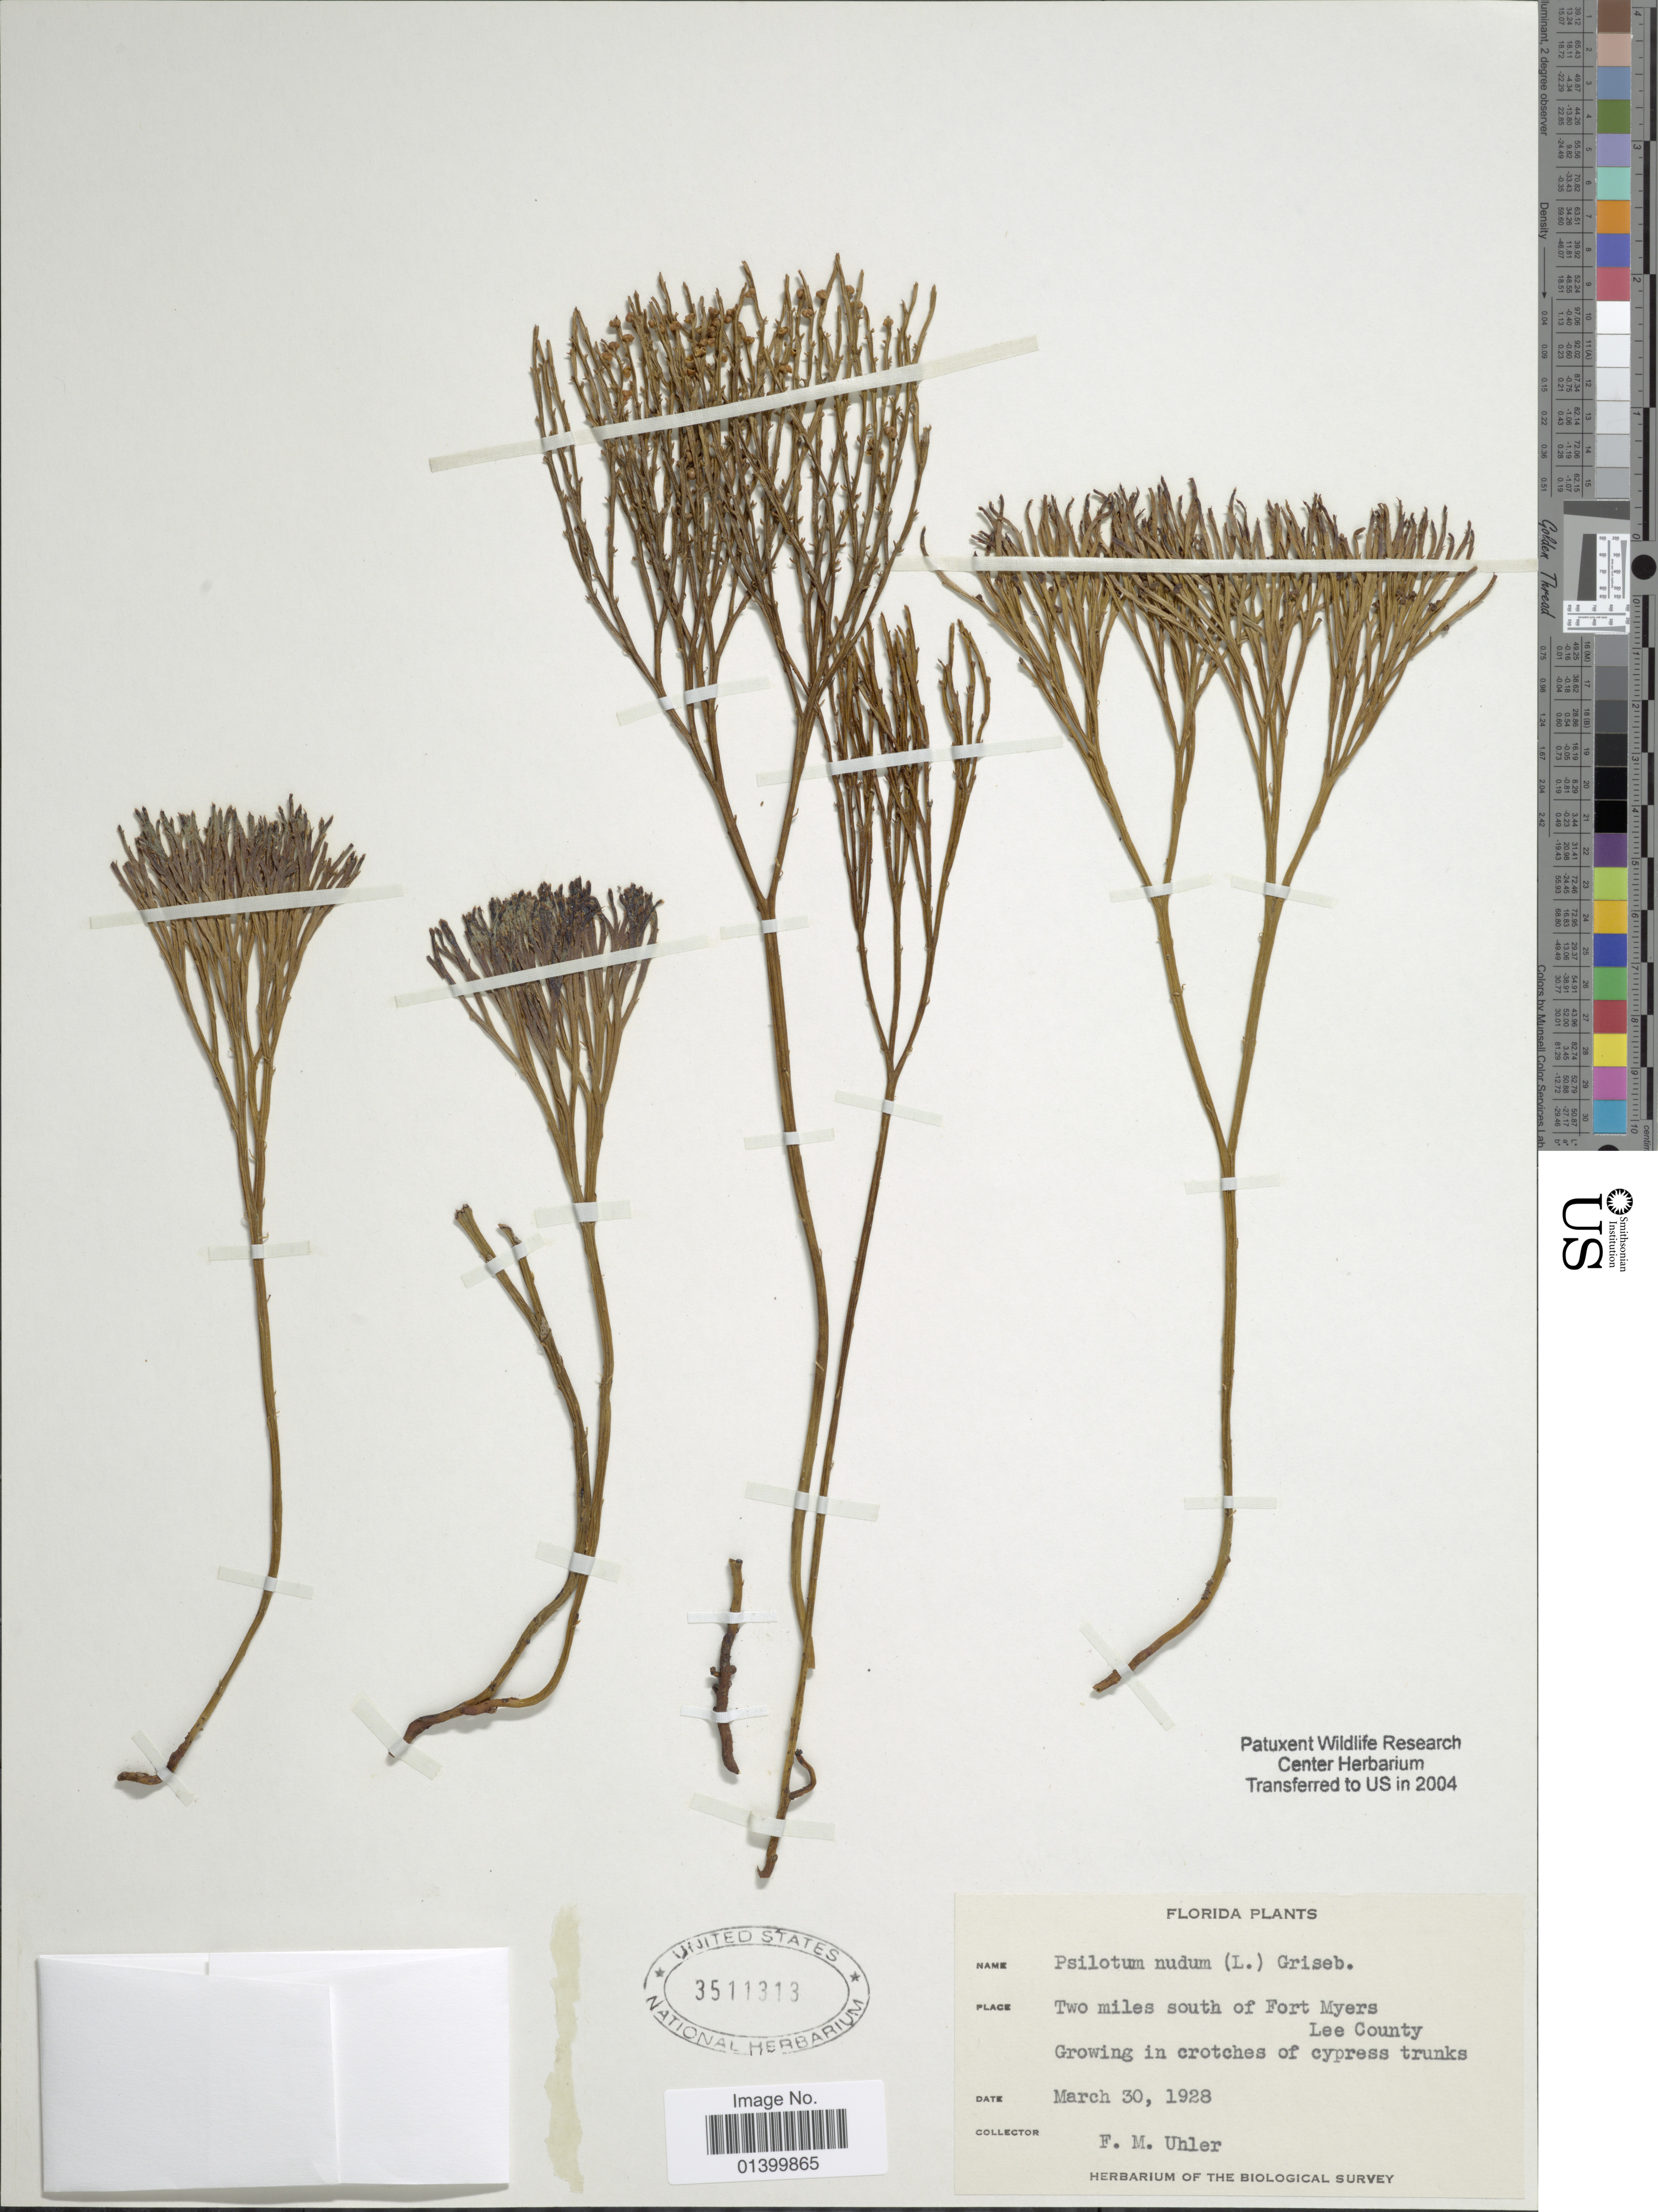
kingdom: Plantae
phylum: Tracheophyta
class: Polypodiopsida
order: Psilotales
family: Psilotaceae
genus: Psilotum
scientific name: Psilotum nudum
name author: (L.) P. Beauv.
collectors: F. M. Uhler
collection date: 1928-03-30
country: United States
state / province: Florida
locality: Florida Plants. Two miles south of Fort Myers, Lee County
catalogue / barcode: US 3511313